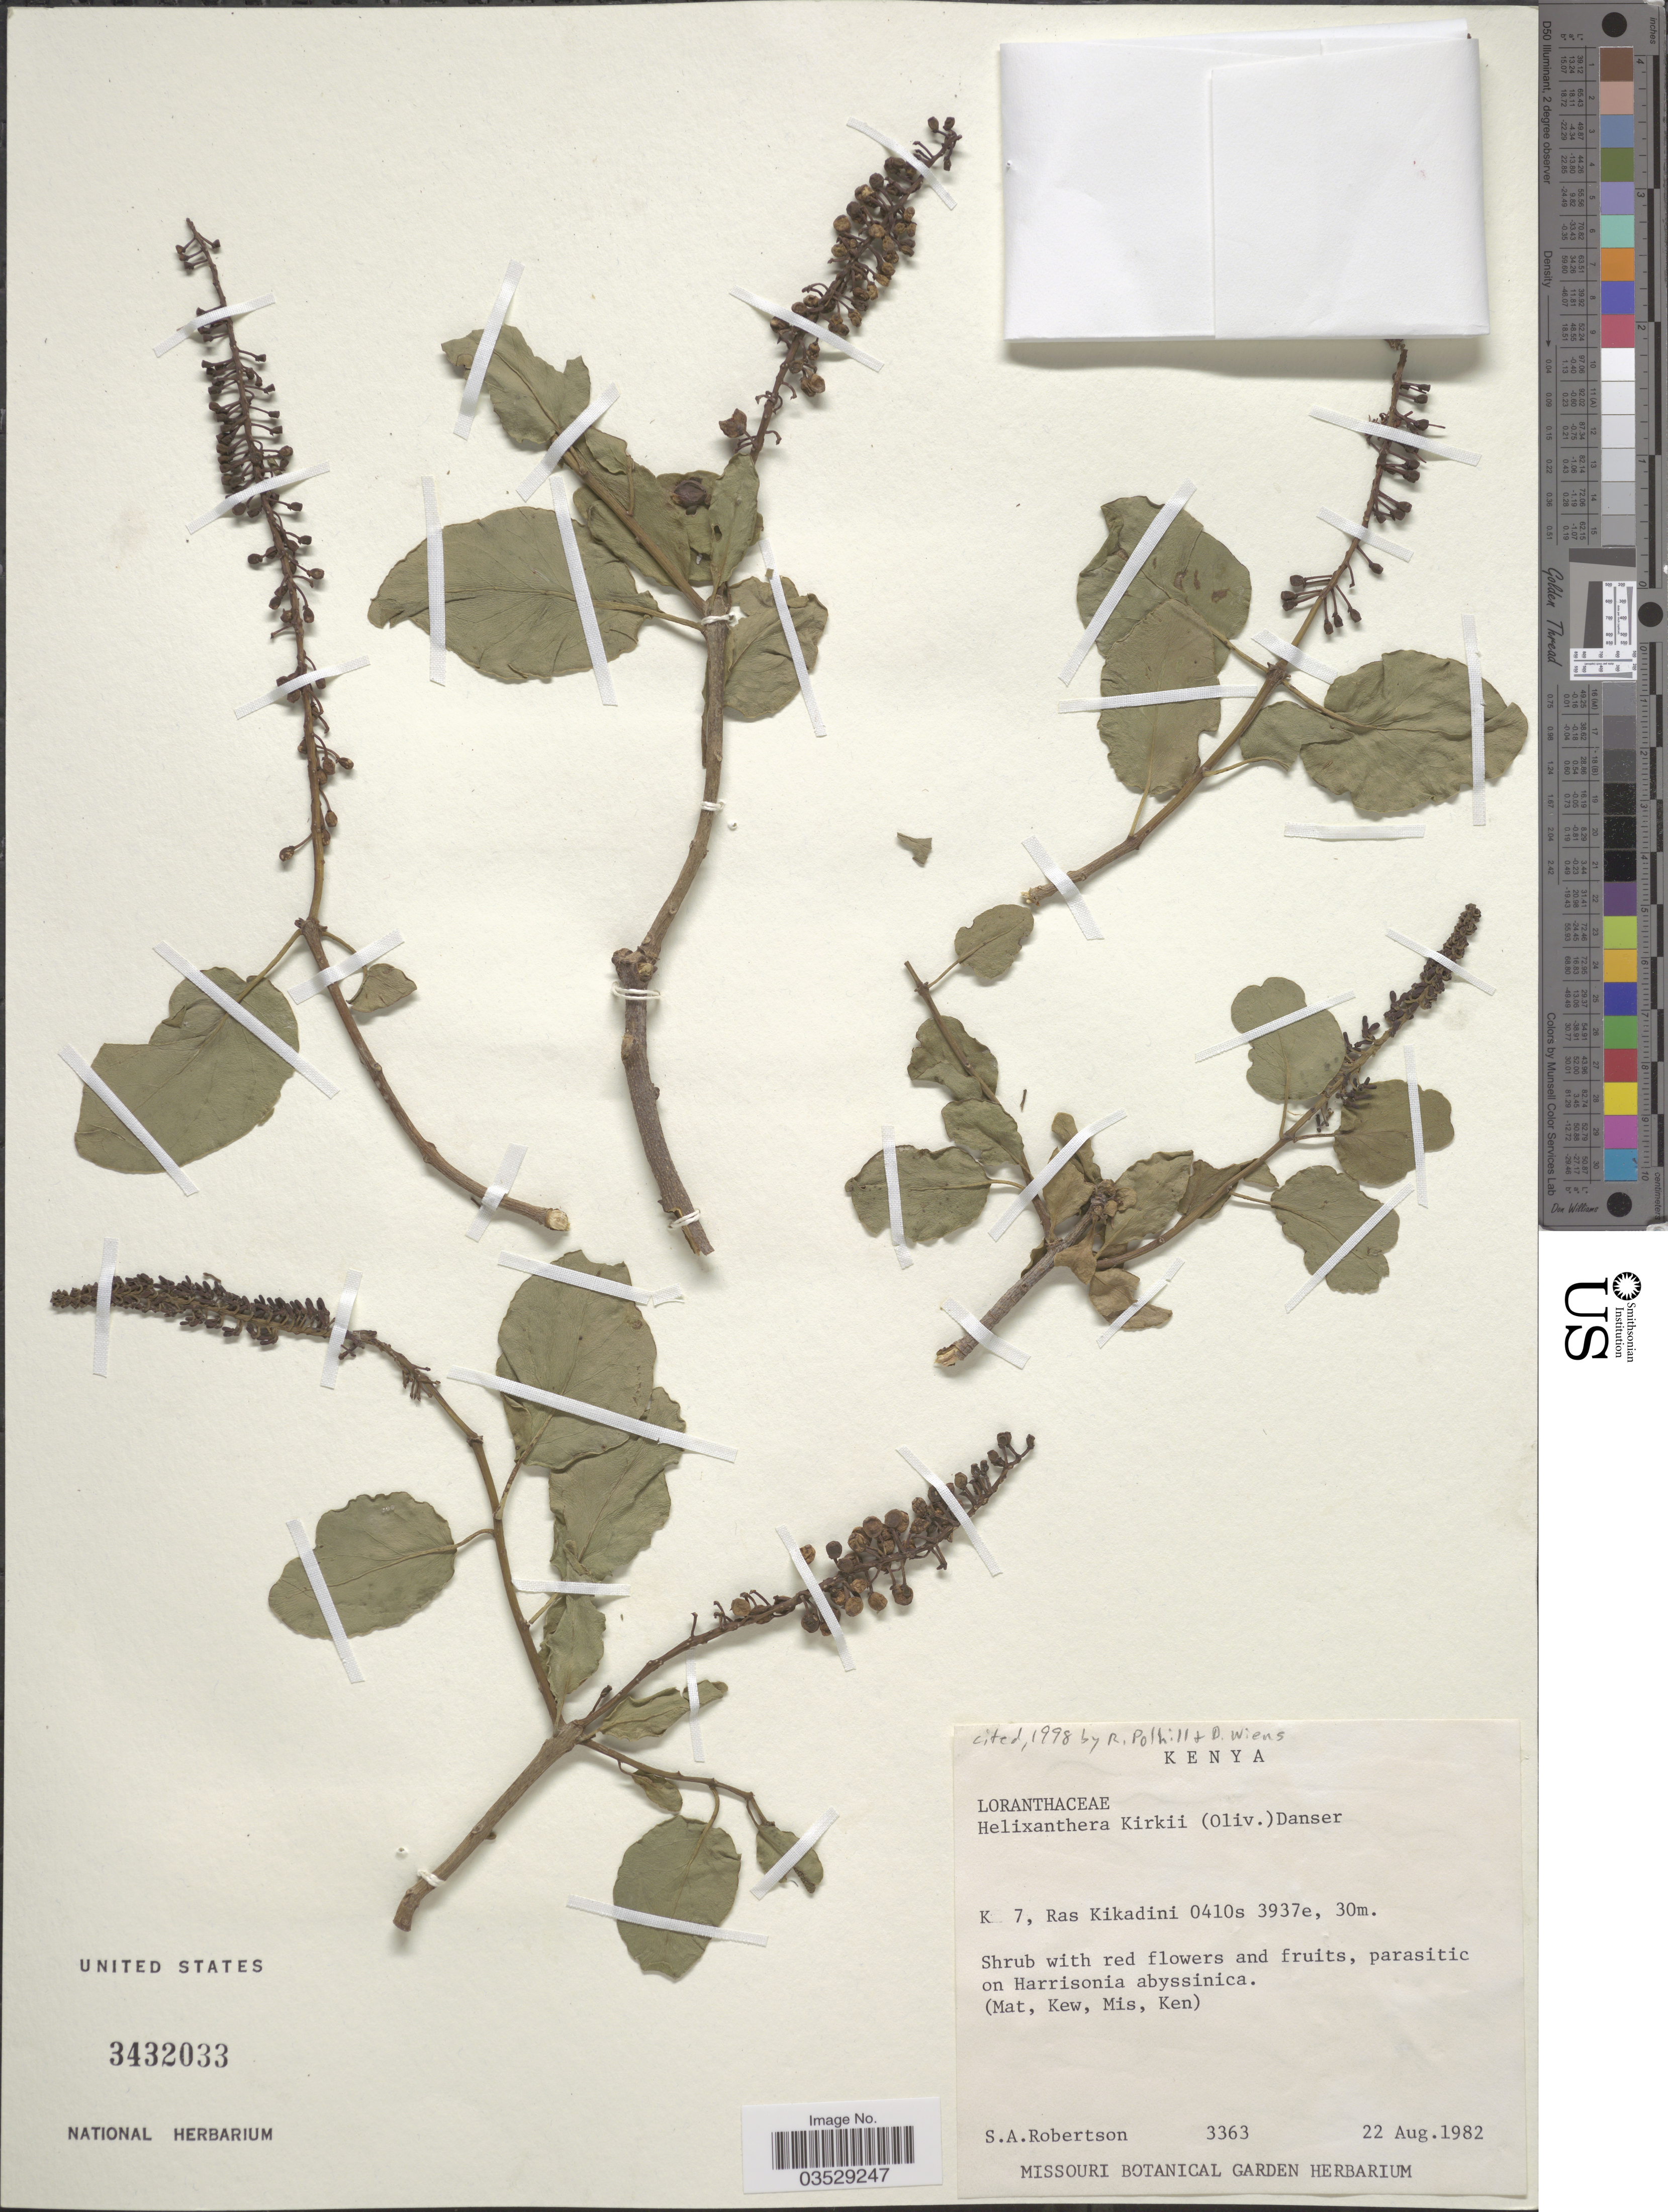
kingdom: Plantae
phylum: Tracheophyta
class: Magnoliopsida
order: Santalales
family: Loranthaceae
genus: Helixanthera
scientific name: Helixanthera kirkii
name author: (Oliv.) Danser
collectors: S. A. Robertson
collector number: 3363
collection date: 1982-08-22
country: Kenya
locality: K 7, Ras Kikadini.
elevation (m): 30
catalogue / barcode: US 3432033